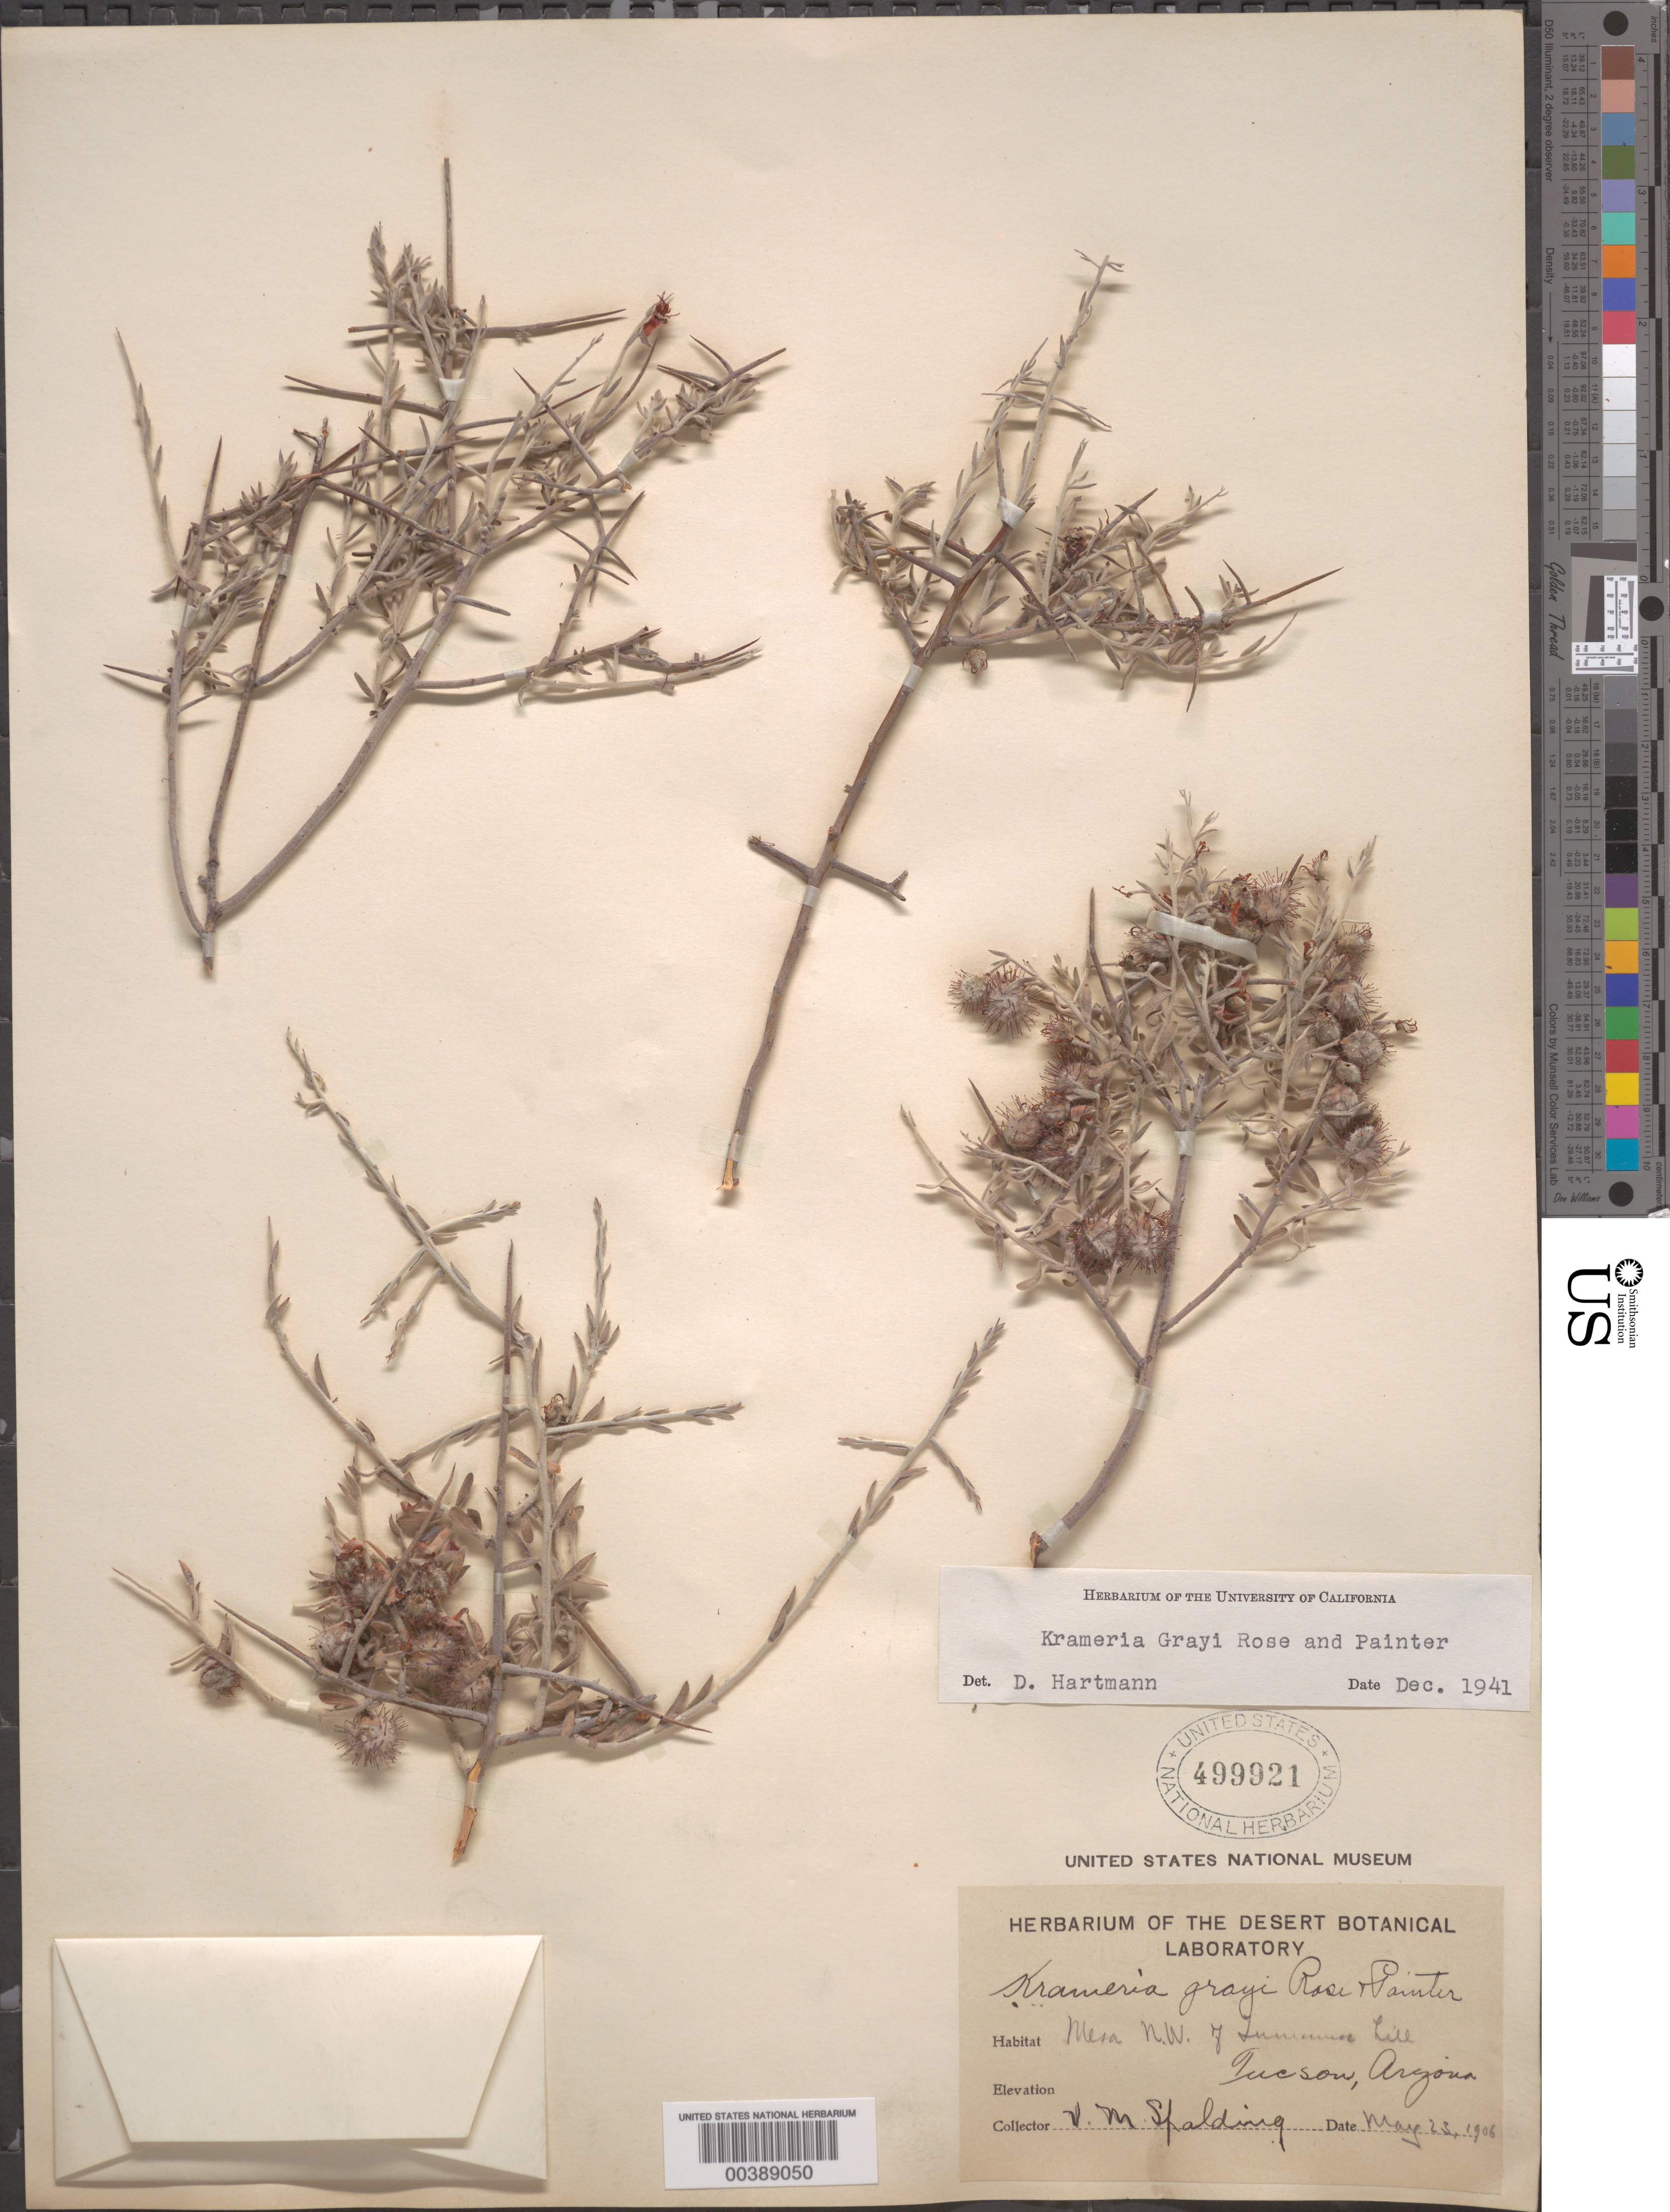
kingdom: Plantae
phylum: Tracheophyta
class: Magnoliopsida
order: Zygophyllales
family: Krameriaceae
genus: Krameria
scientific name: Krameria grayi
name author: Rose & J.H. Painter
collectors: V. Spalding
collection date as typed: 23 May 1906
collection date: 1906-05-23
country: United States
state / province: Arizona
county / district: Pima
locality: Tucson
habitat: Mesa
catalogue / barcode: US 499921